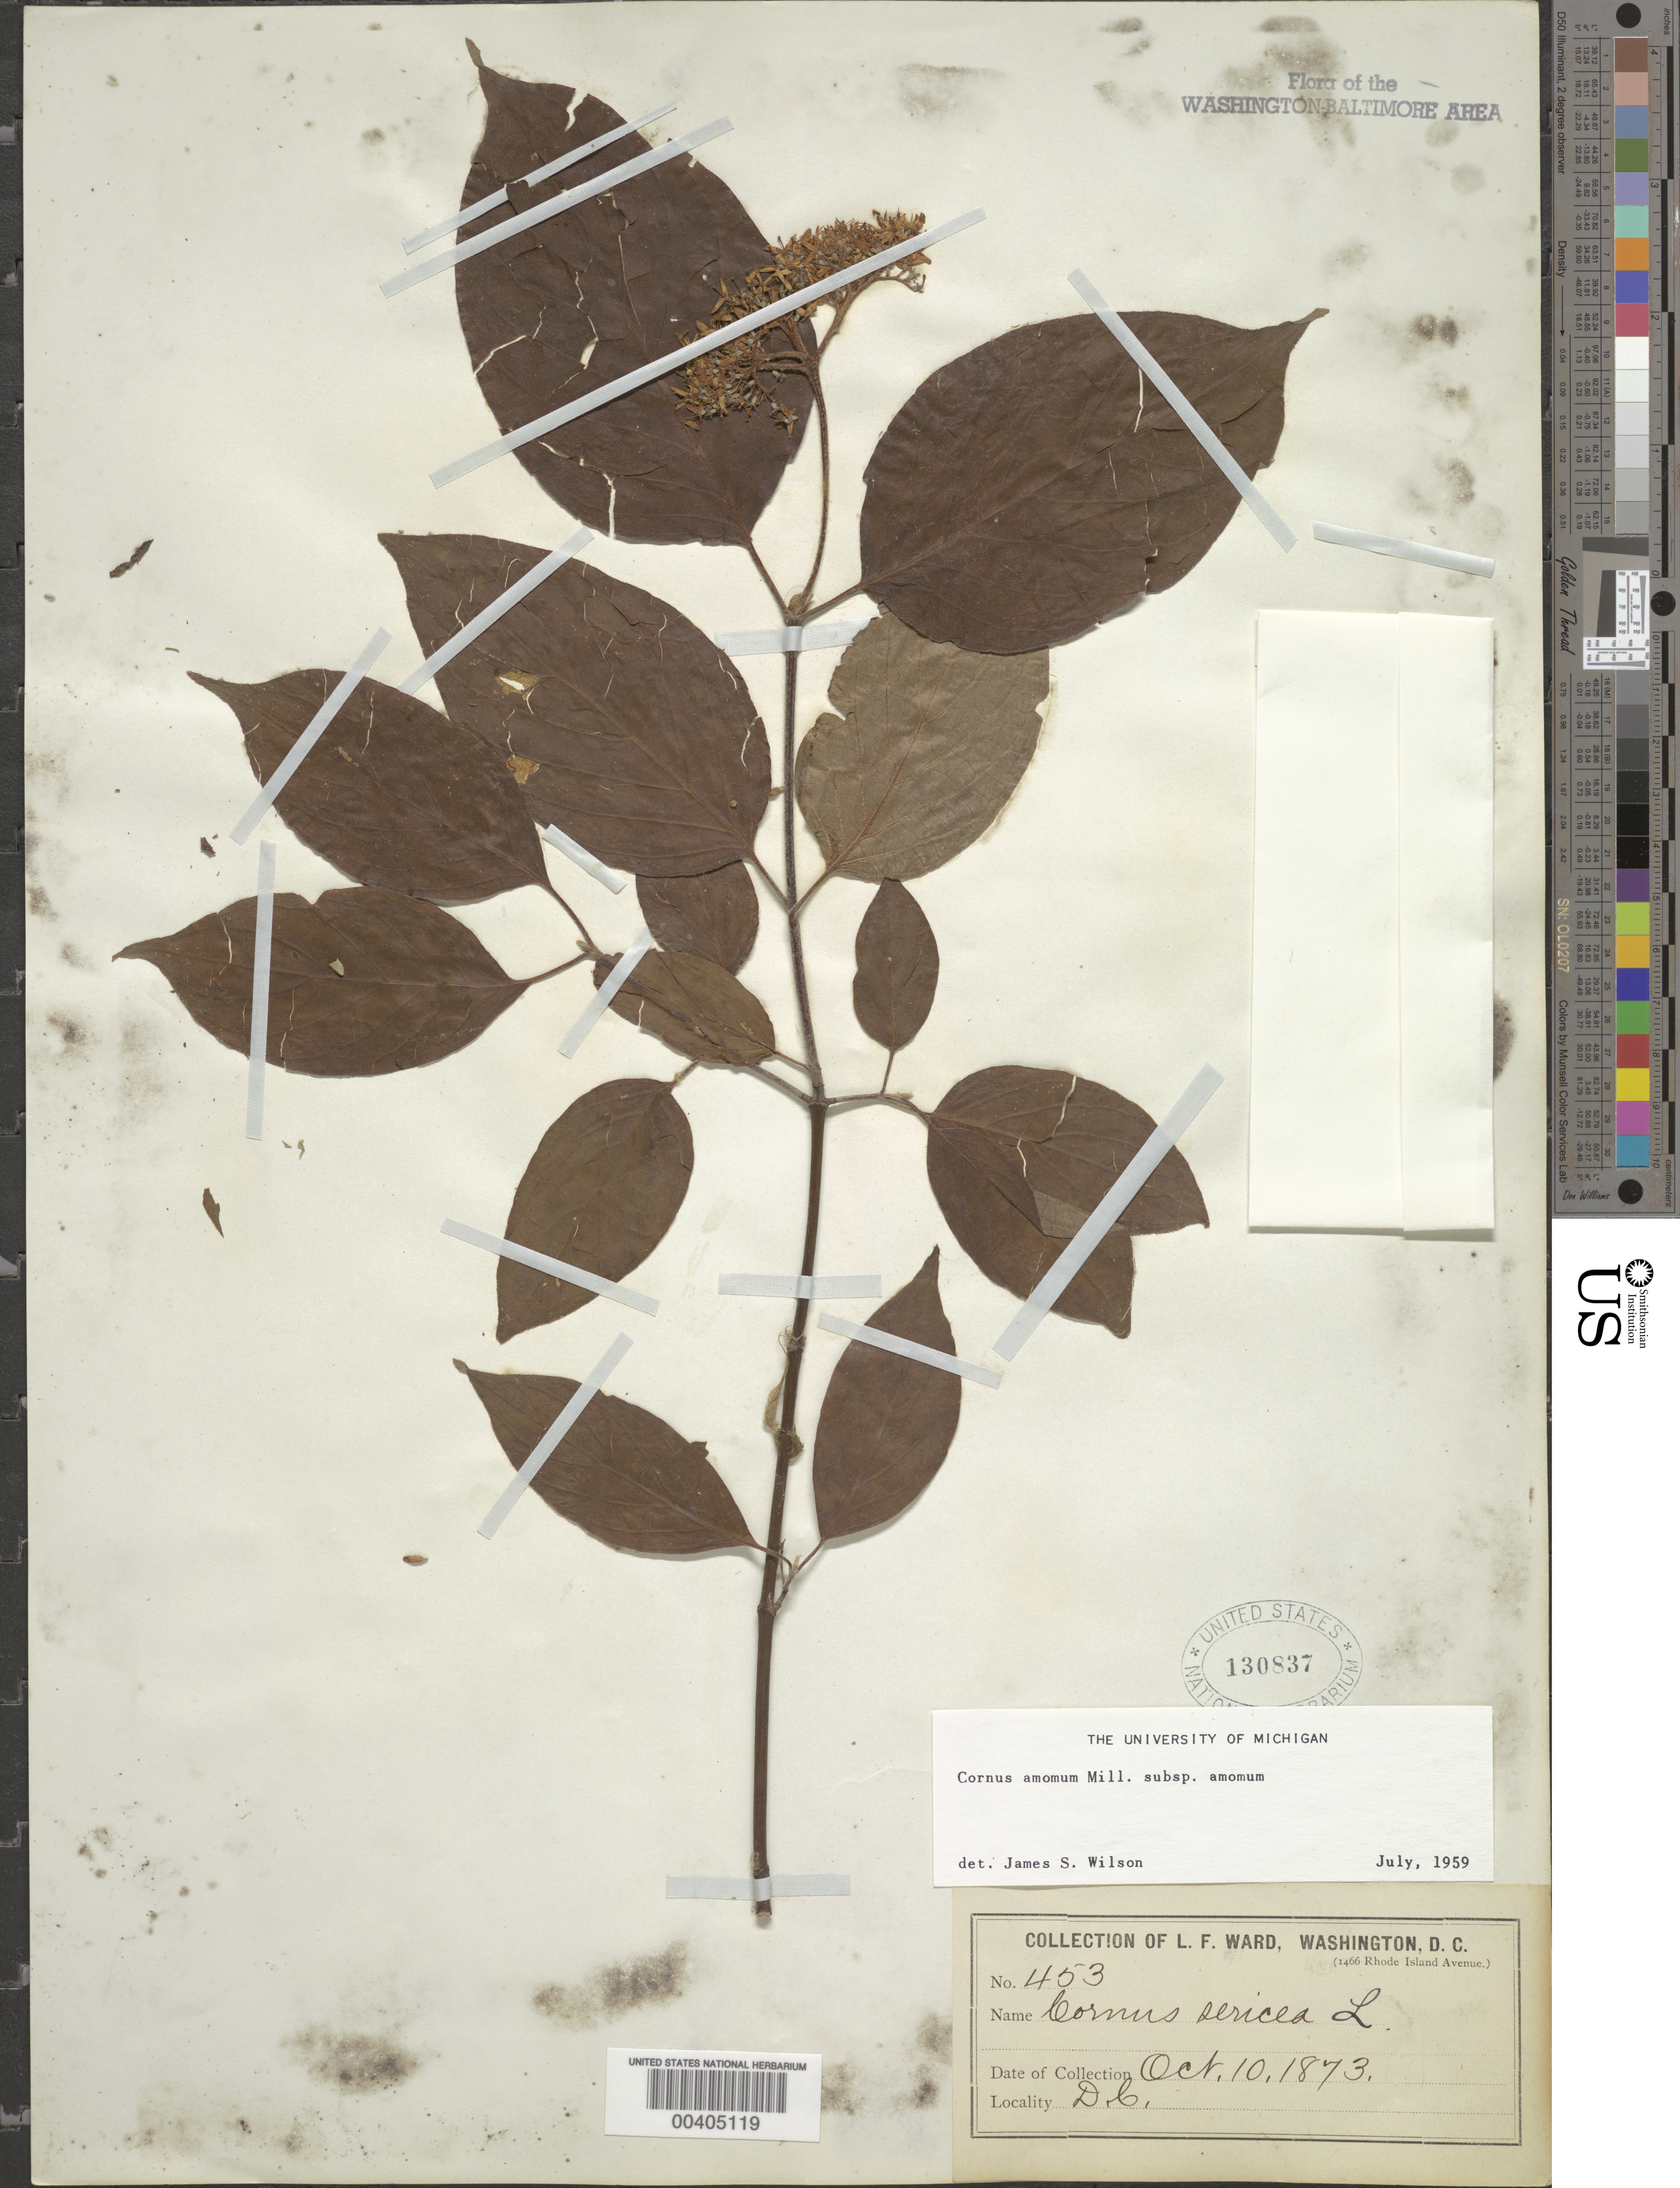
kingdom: Plantae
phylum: Tracheophyta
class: Magnoliopsida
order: Cornales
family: Cornaceae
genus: Cornus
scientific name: Cornus amomum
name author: Mill.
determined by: Wilson, J. S., (MICH), University of Michigan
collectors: L. F. Ward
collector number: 453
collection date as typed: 10 Oct 1873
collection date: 1873-10-10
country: United States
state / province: District of Columbia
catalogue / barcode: US 130837